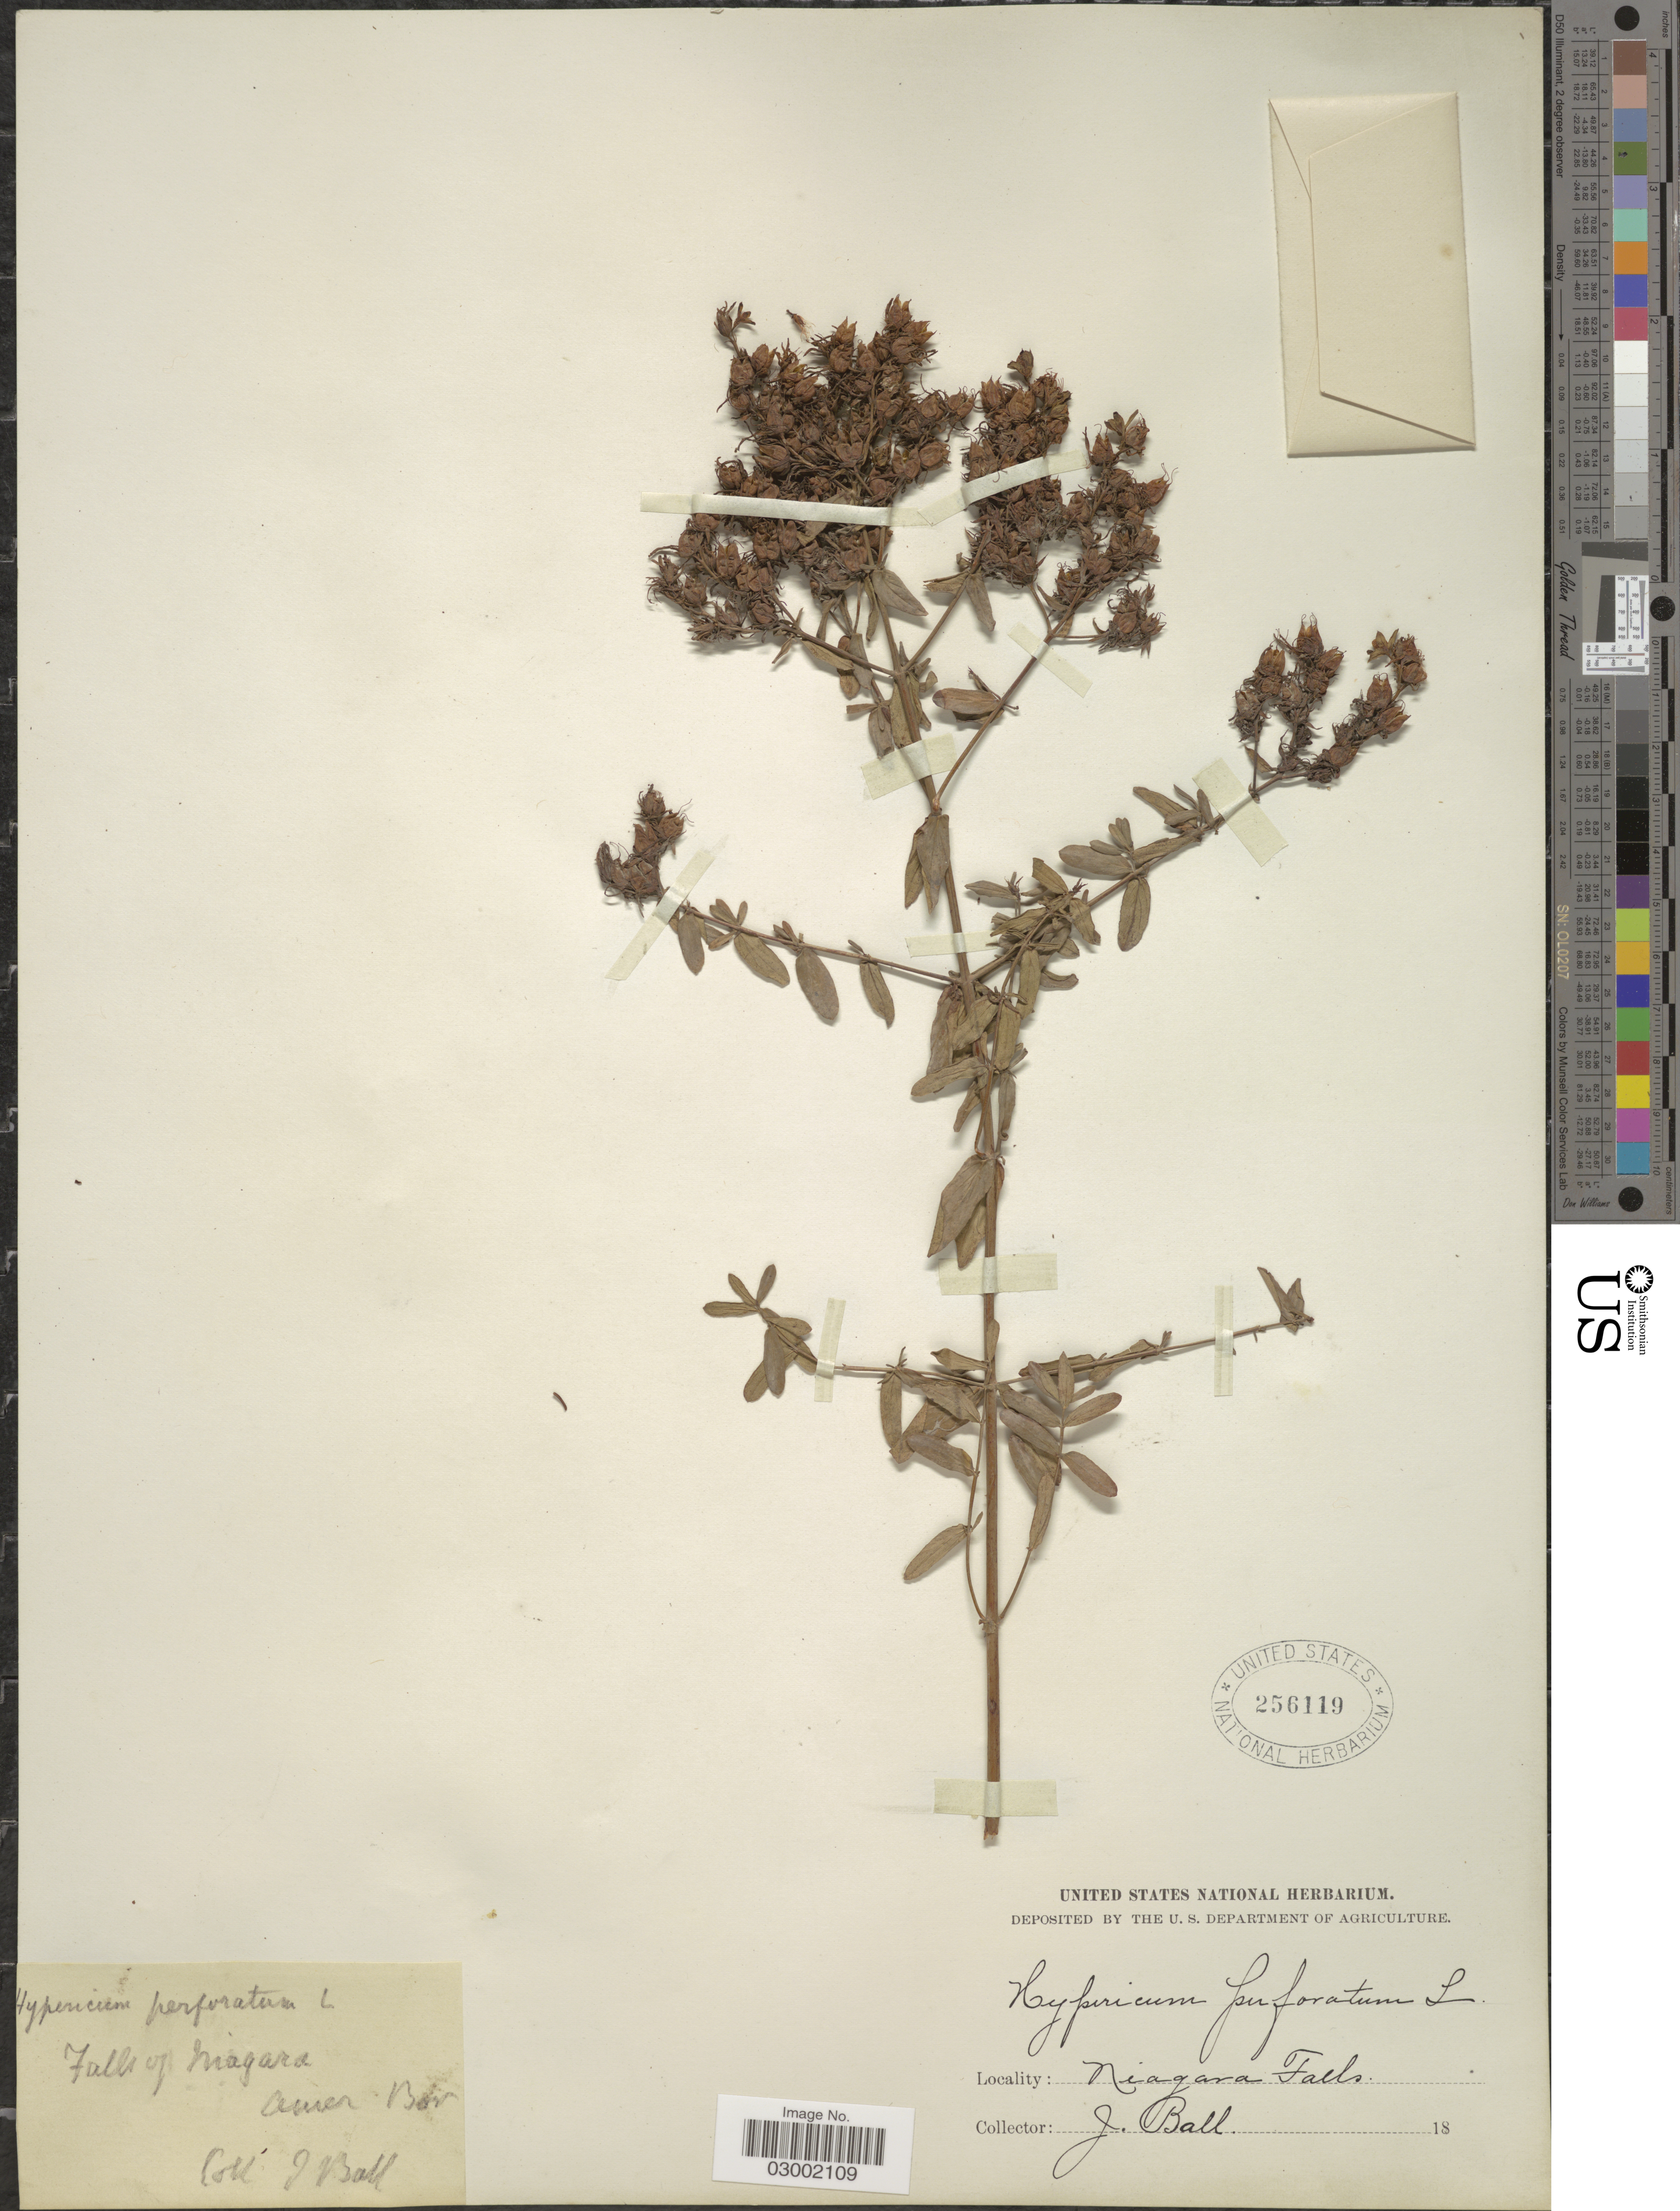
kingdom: Plantae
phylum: Tracheophyta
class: Magnoliopsida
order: Malpighiales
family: Hypericaceae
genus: Hypericum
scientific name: Hypericum perforatum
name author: L.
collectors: J. Ball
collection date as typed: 18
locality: Falls of Niagara, Amer. Bor.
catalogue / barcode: US 256119